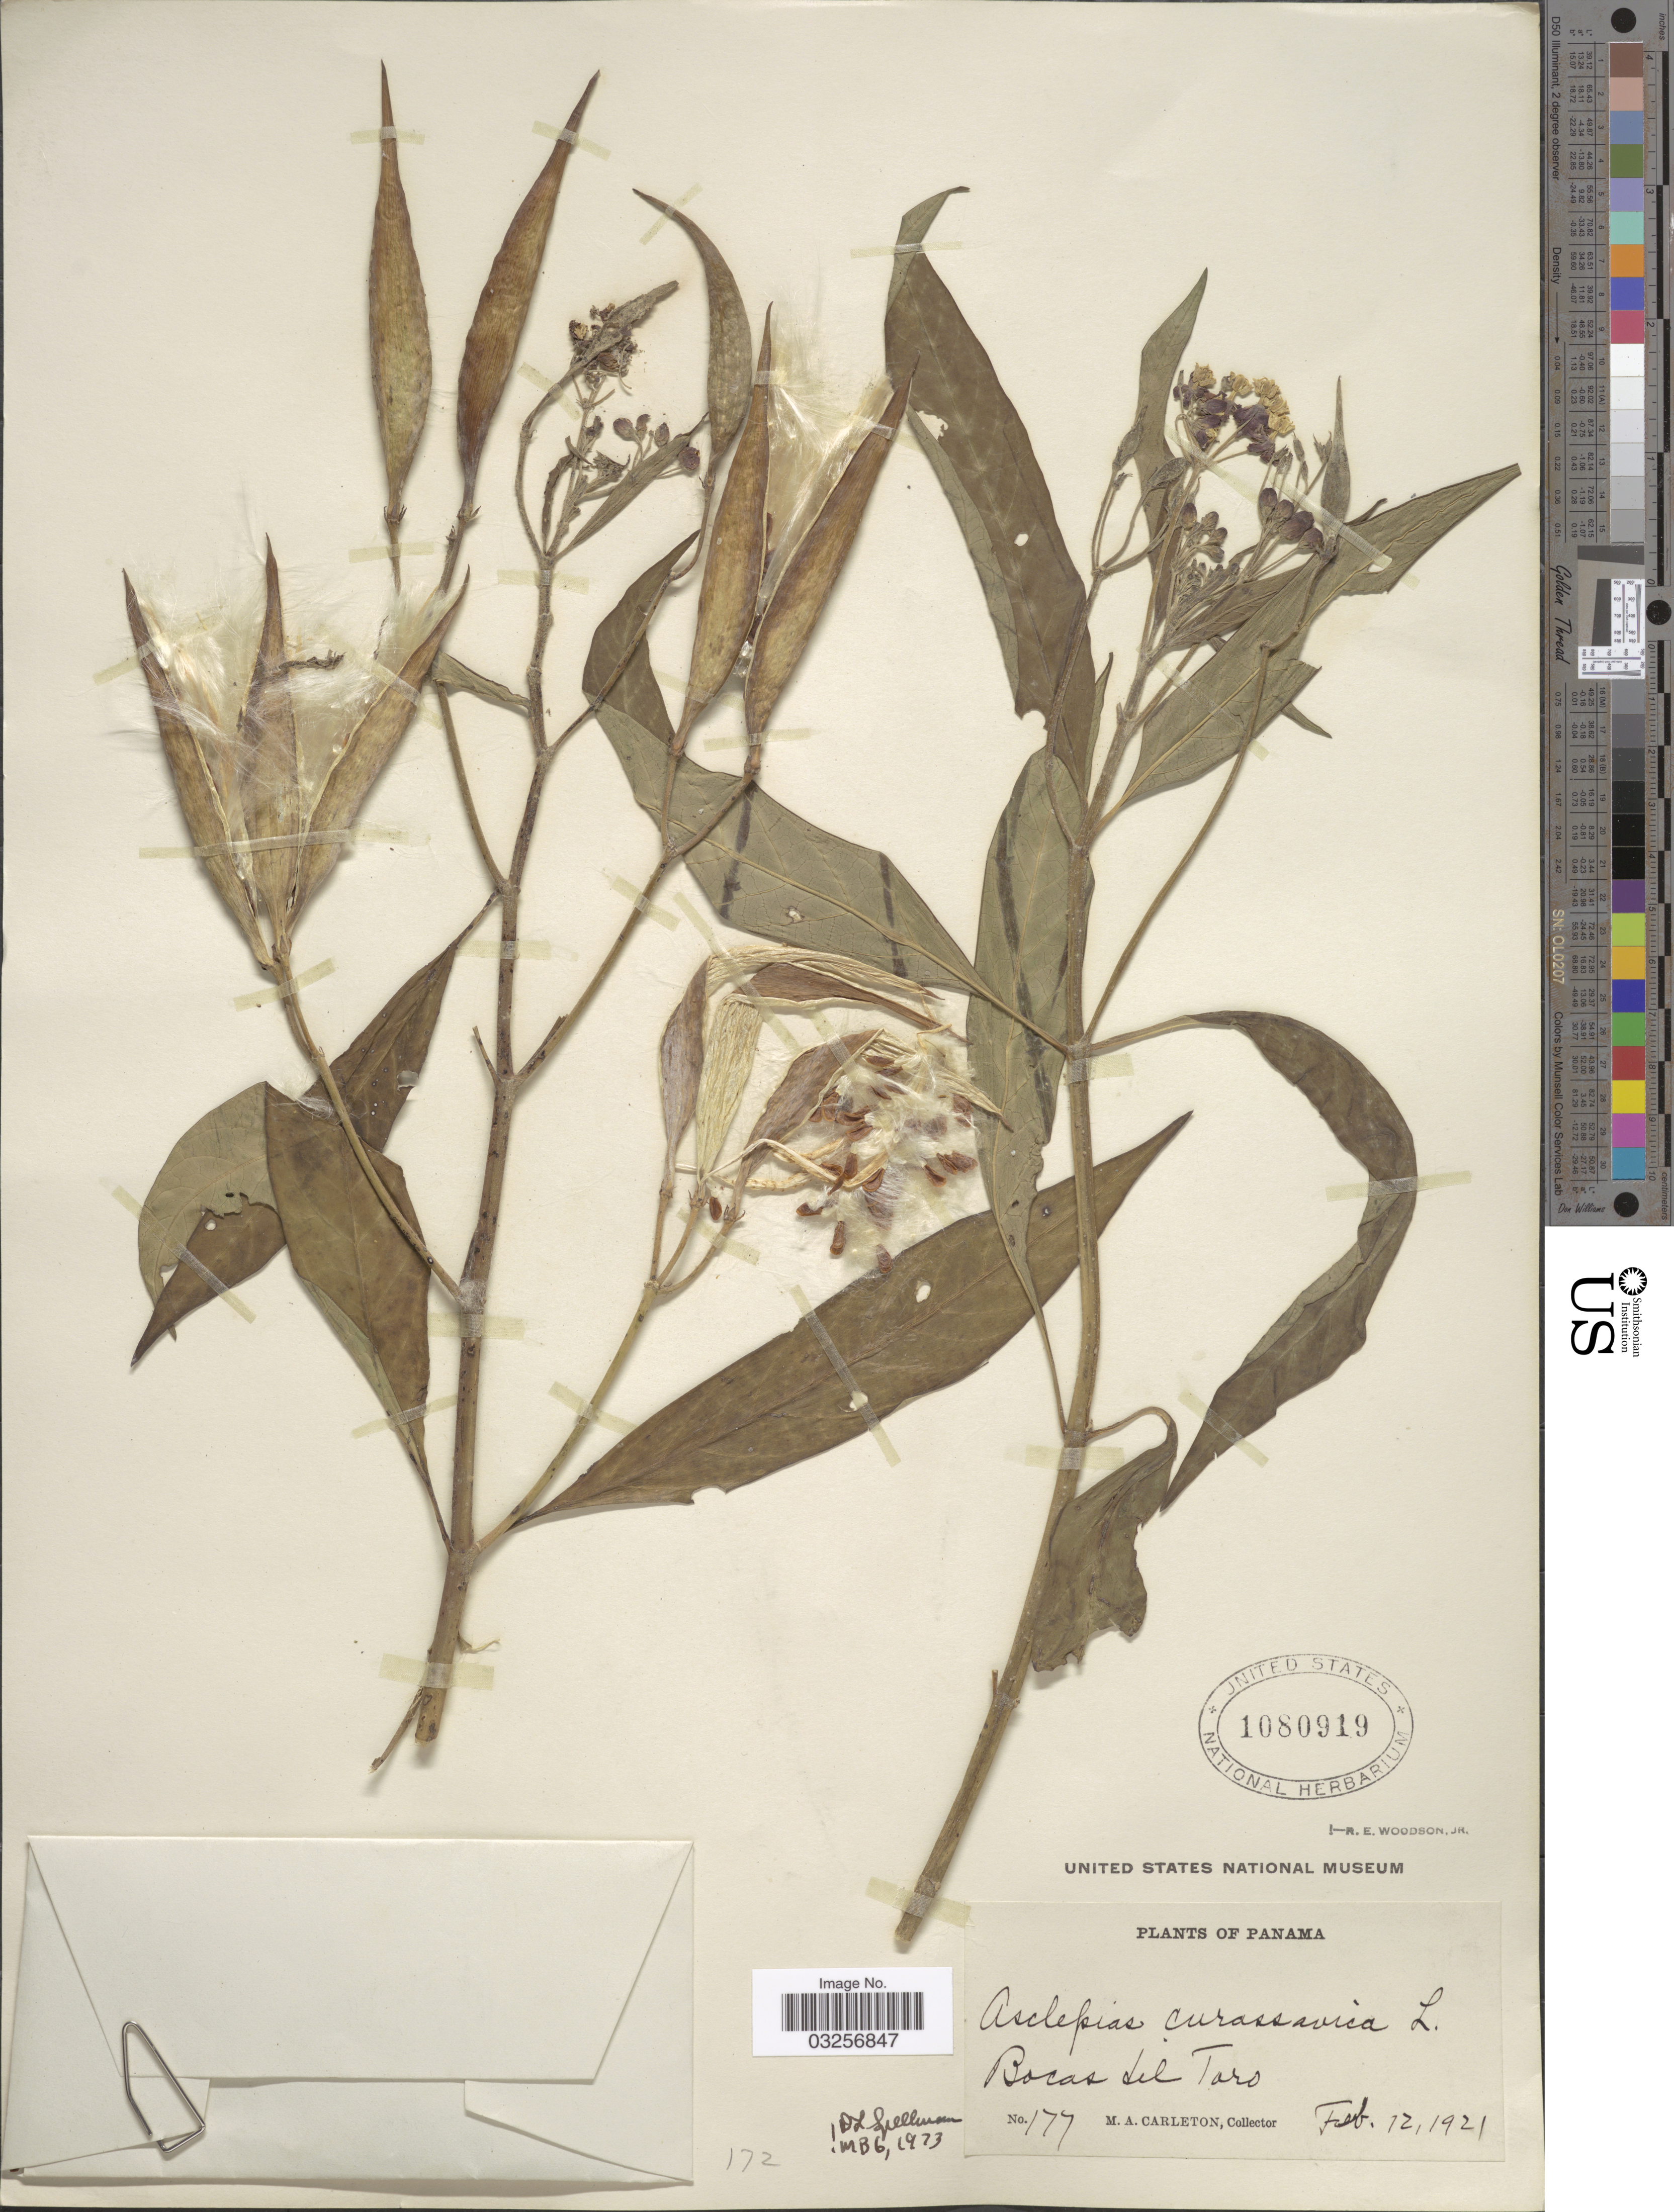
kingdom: Plantae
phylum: Tracheophyta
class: Magnoliopsida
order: Gentianales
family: Apocynaceae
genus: Asclepias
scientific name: Asclepias curassavica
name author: L.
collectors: M. A. Carleton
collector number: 177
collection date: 1921-02-12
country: Panama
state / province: Bocas del Toro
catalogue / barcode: US 1080919